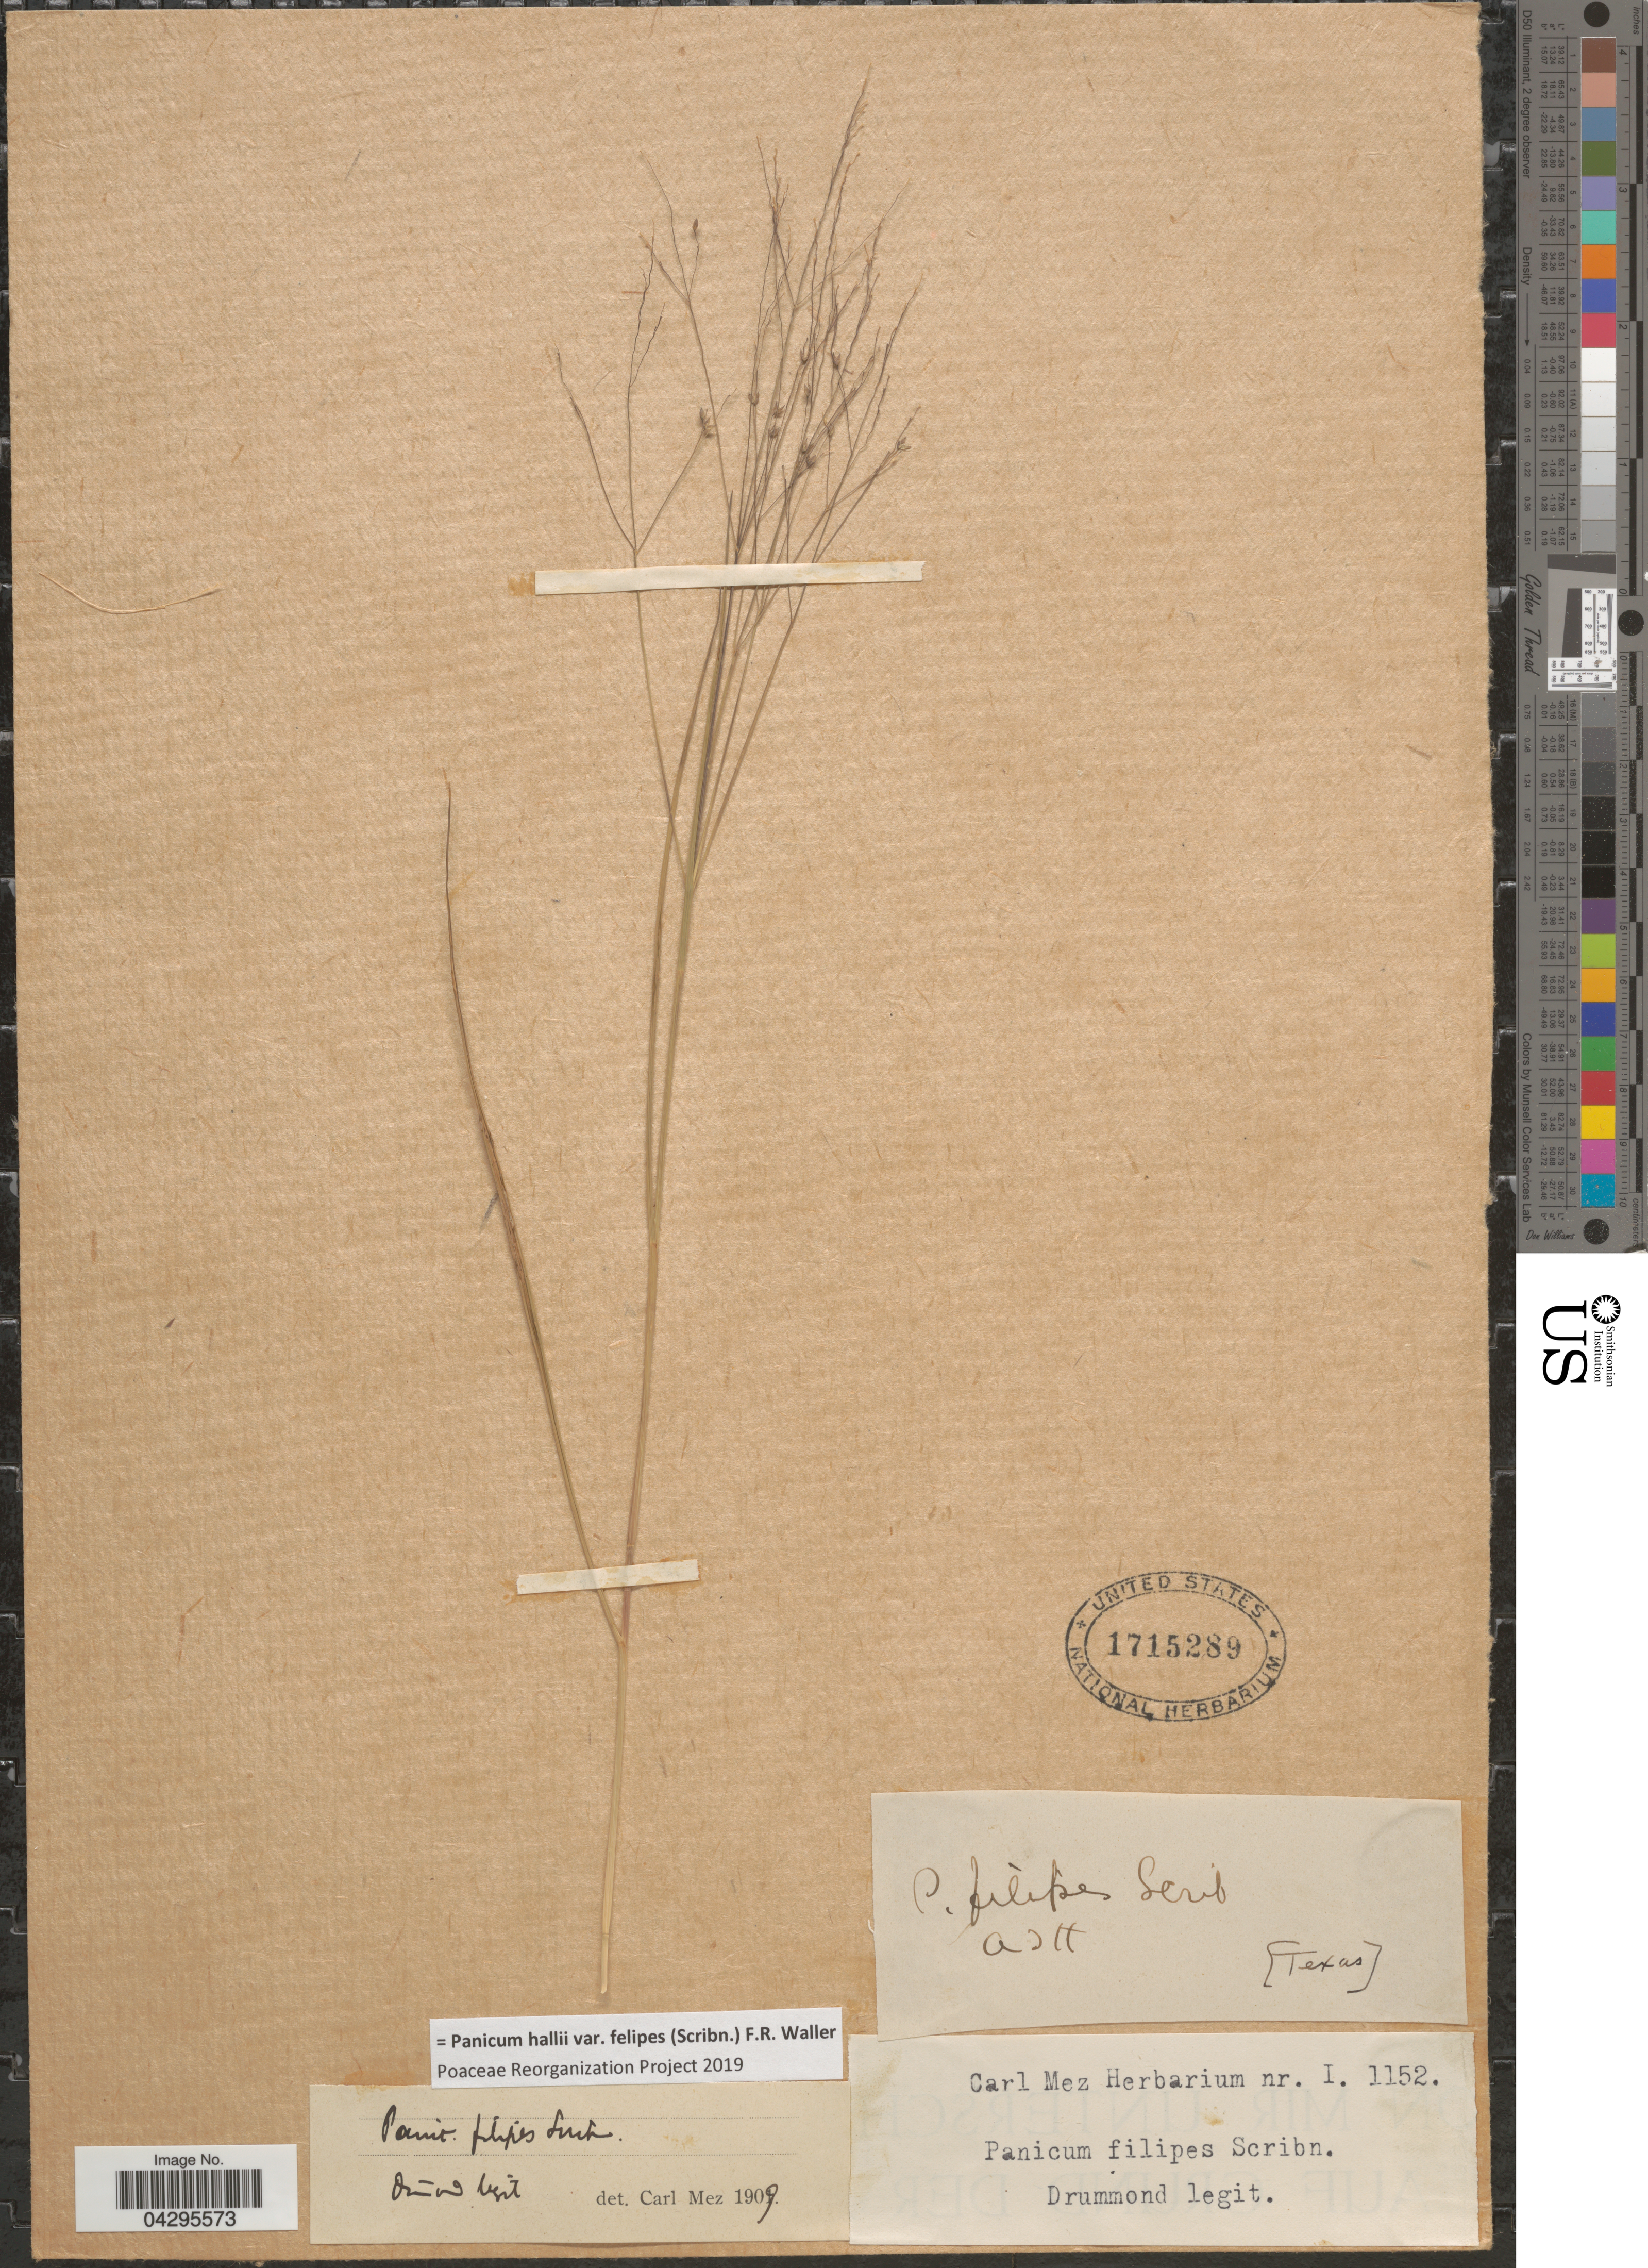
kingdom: Plantae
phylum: Tracheophyta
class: Liliopsida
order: Poales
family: Poaceae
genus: Panicum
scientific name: Panicum hallii var. felipes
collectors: -. Drummond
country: United States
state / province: Texas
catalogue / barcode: US 1715289